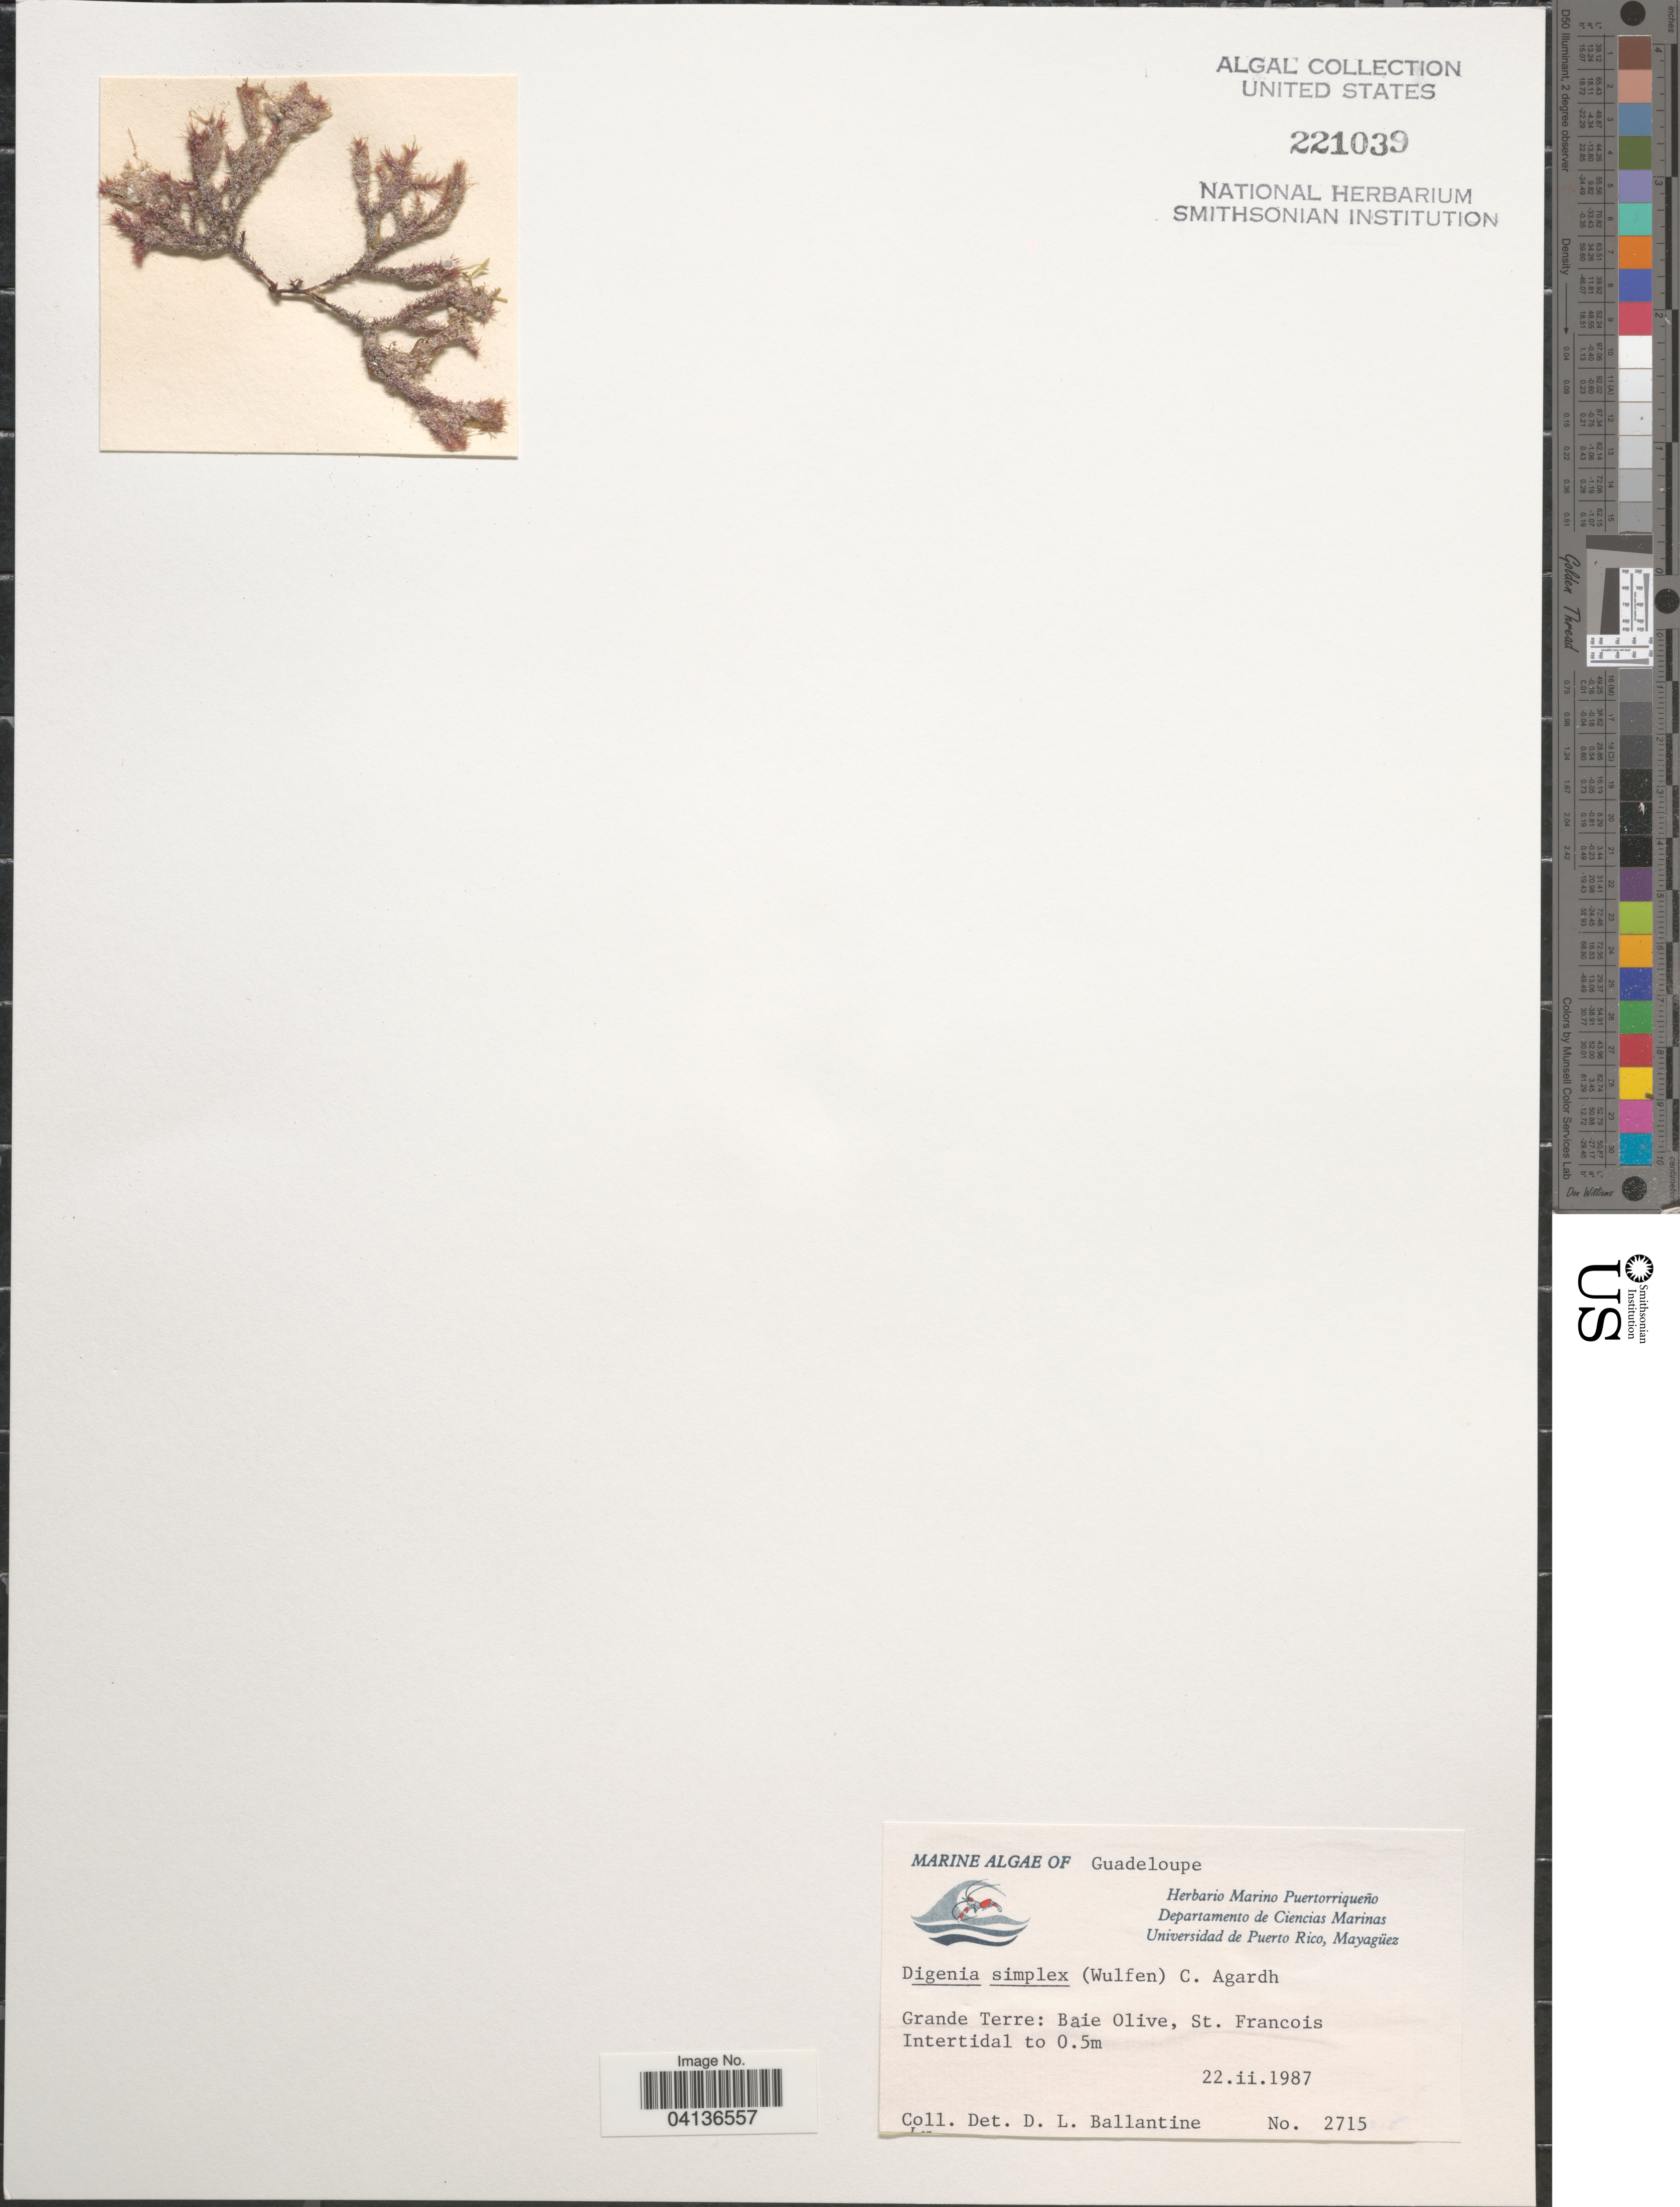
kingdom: Plantae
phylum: Rhodophyta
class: Florideophyceae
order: Ceramiales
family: Rhodomelaceae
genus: Digenea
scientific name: Digenea simplex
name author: (Wulfen) C. Agardh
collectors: D.L. Ballantine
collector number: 2715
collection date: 1987-02-22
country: Guadeloupe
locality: Grande Terre: Baie Olive, St. Francois.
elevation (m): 0.5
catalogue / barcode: US 221039